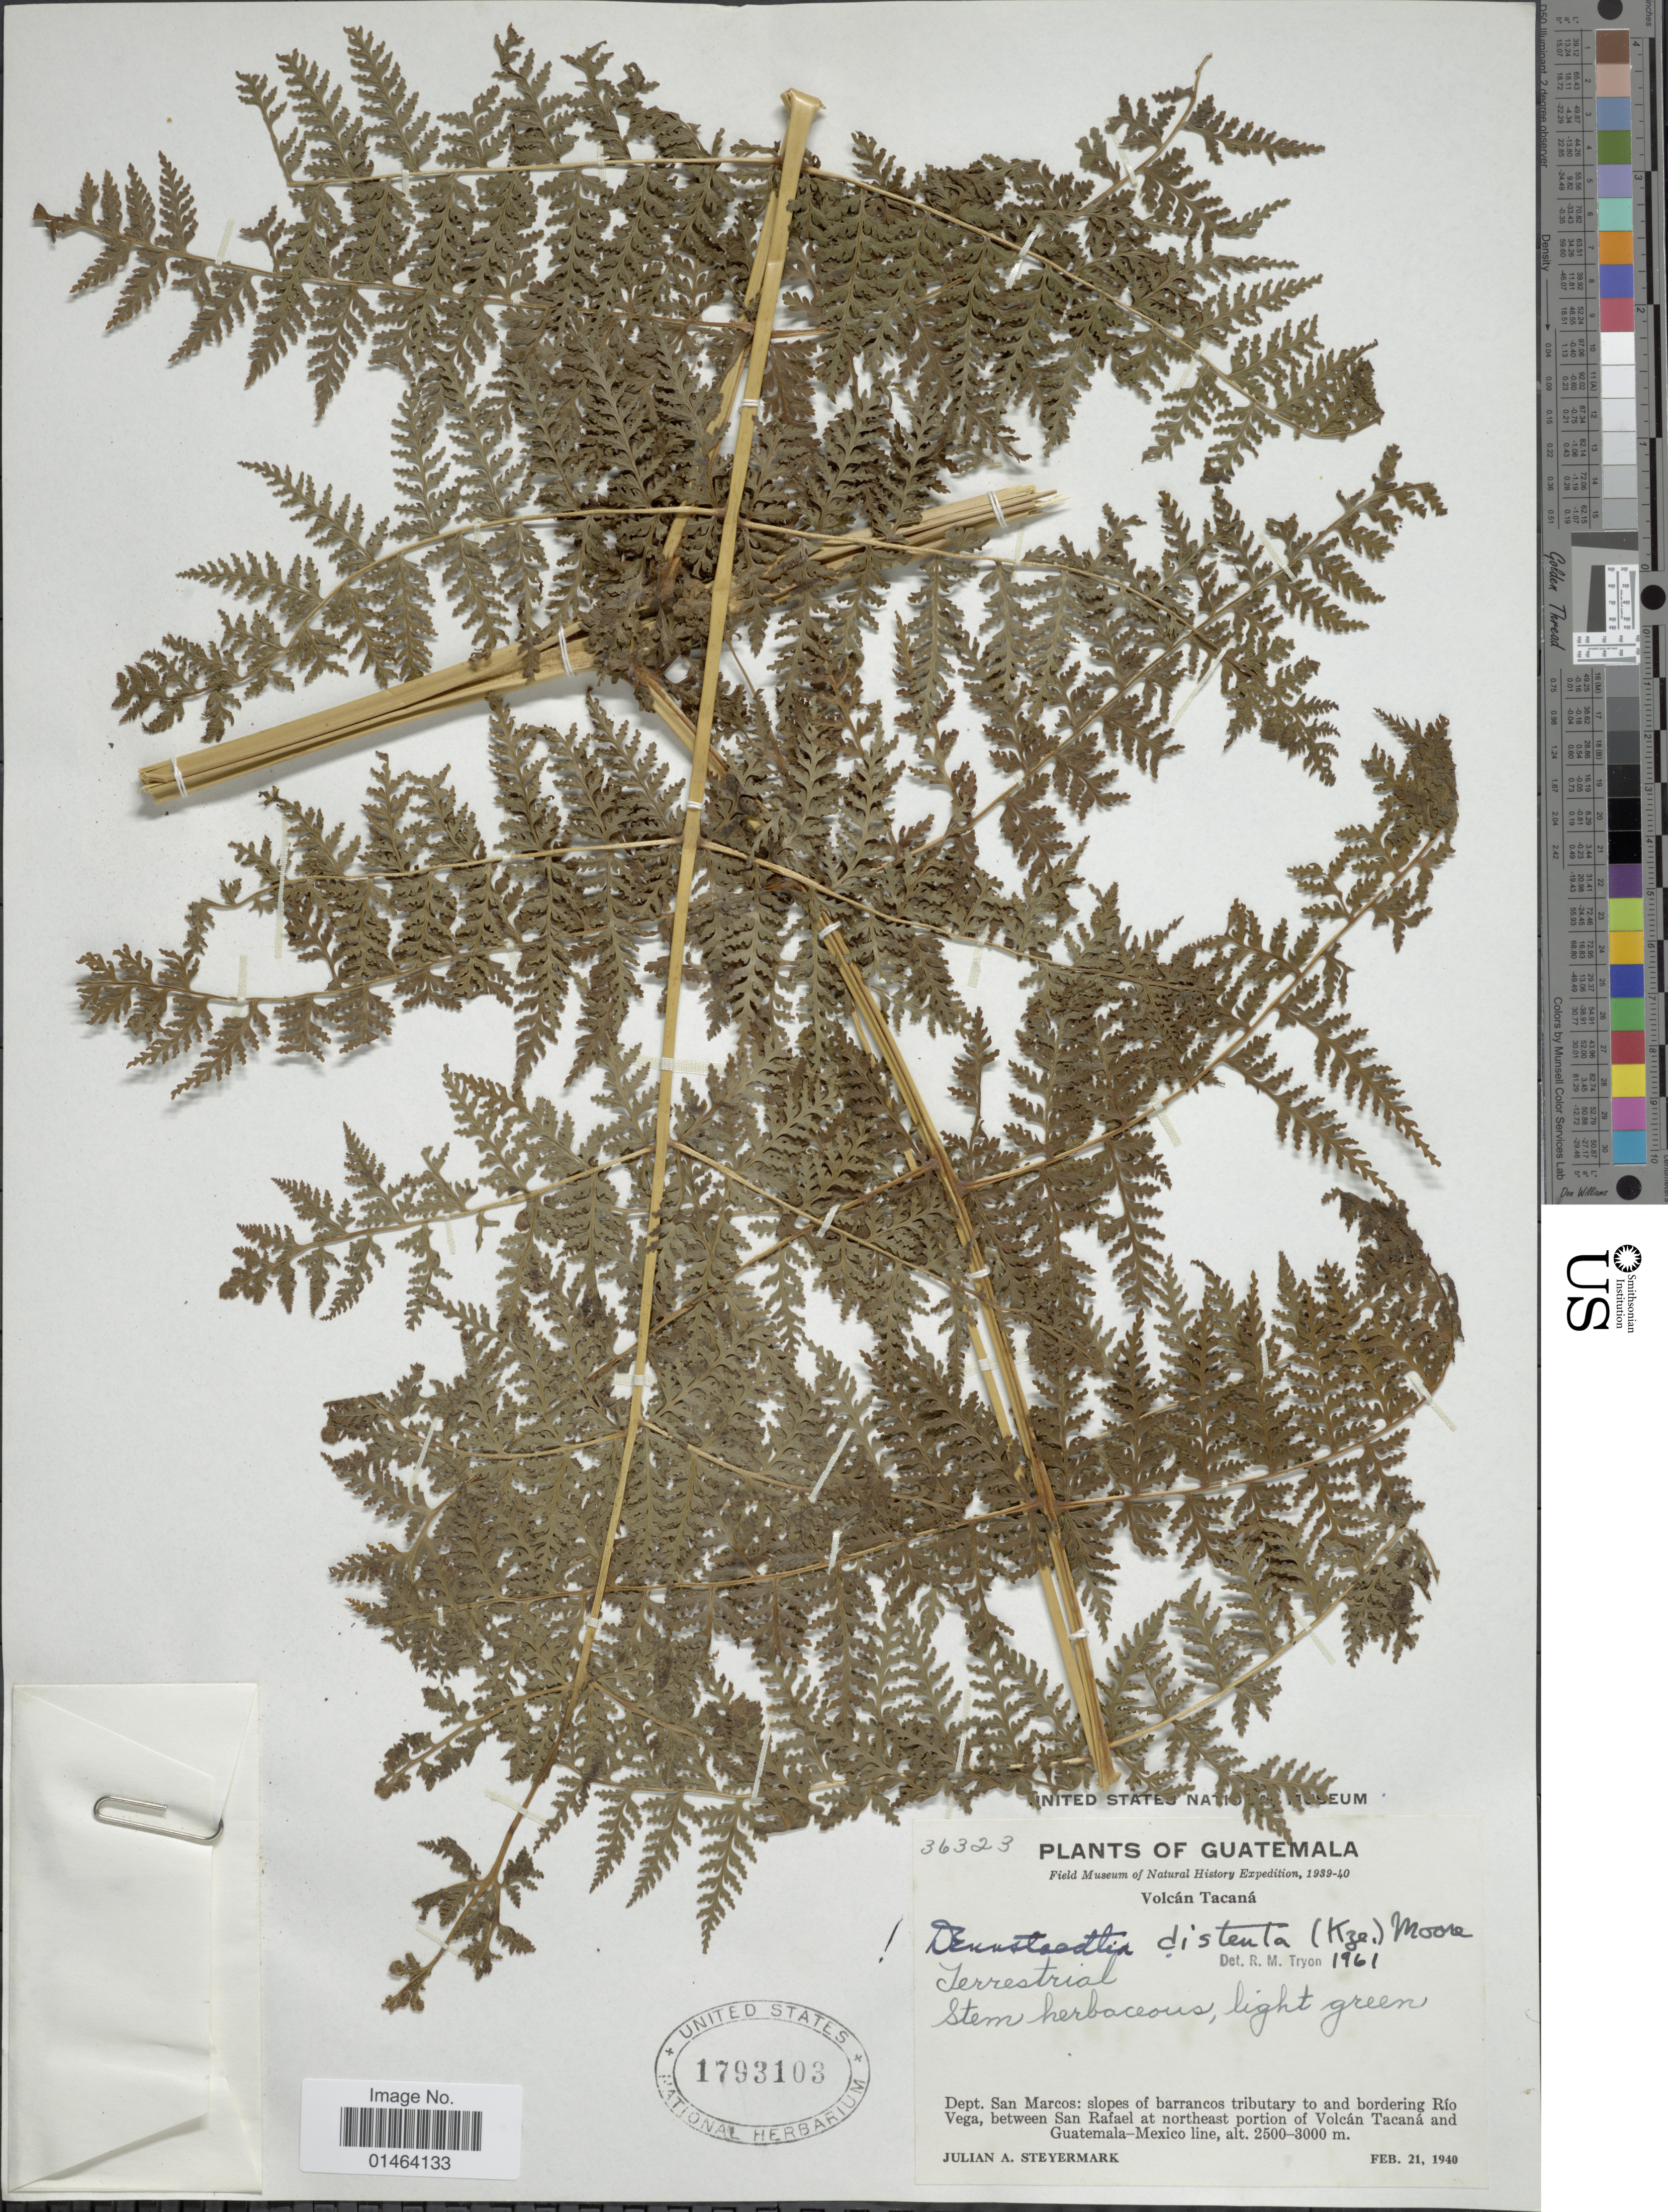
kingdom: Plantae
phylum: Tracheophyta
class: Polypodiopsida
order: Polypodiales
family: Dennstaedtiaceae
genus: Dennstaedtia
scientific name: Dennstaedtia distenta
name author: (Kunze) T. Moore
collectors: J. Steyermark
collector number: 36323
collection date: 1940-02-21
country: Guatemala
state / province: San Marcos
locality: Guatemala, Dept. San Marcos: slopes of barrancos tributary to and bordering Rio Vega, between San Rafael at northeast portion of Volcan Tacana and Guatemala-Mexico line. Volcan Tacana.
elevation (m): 2500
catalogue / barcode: US 1793103